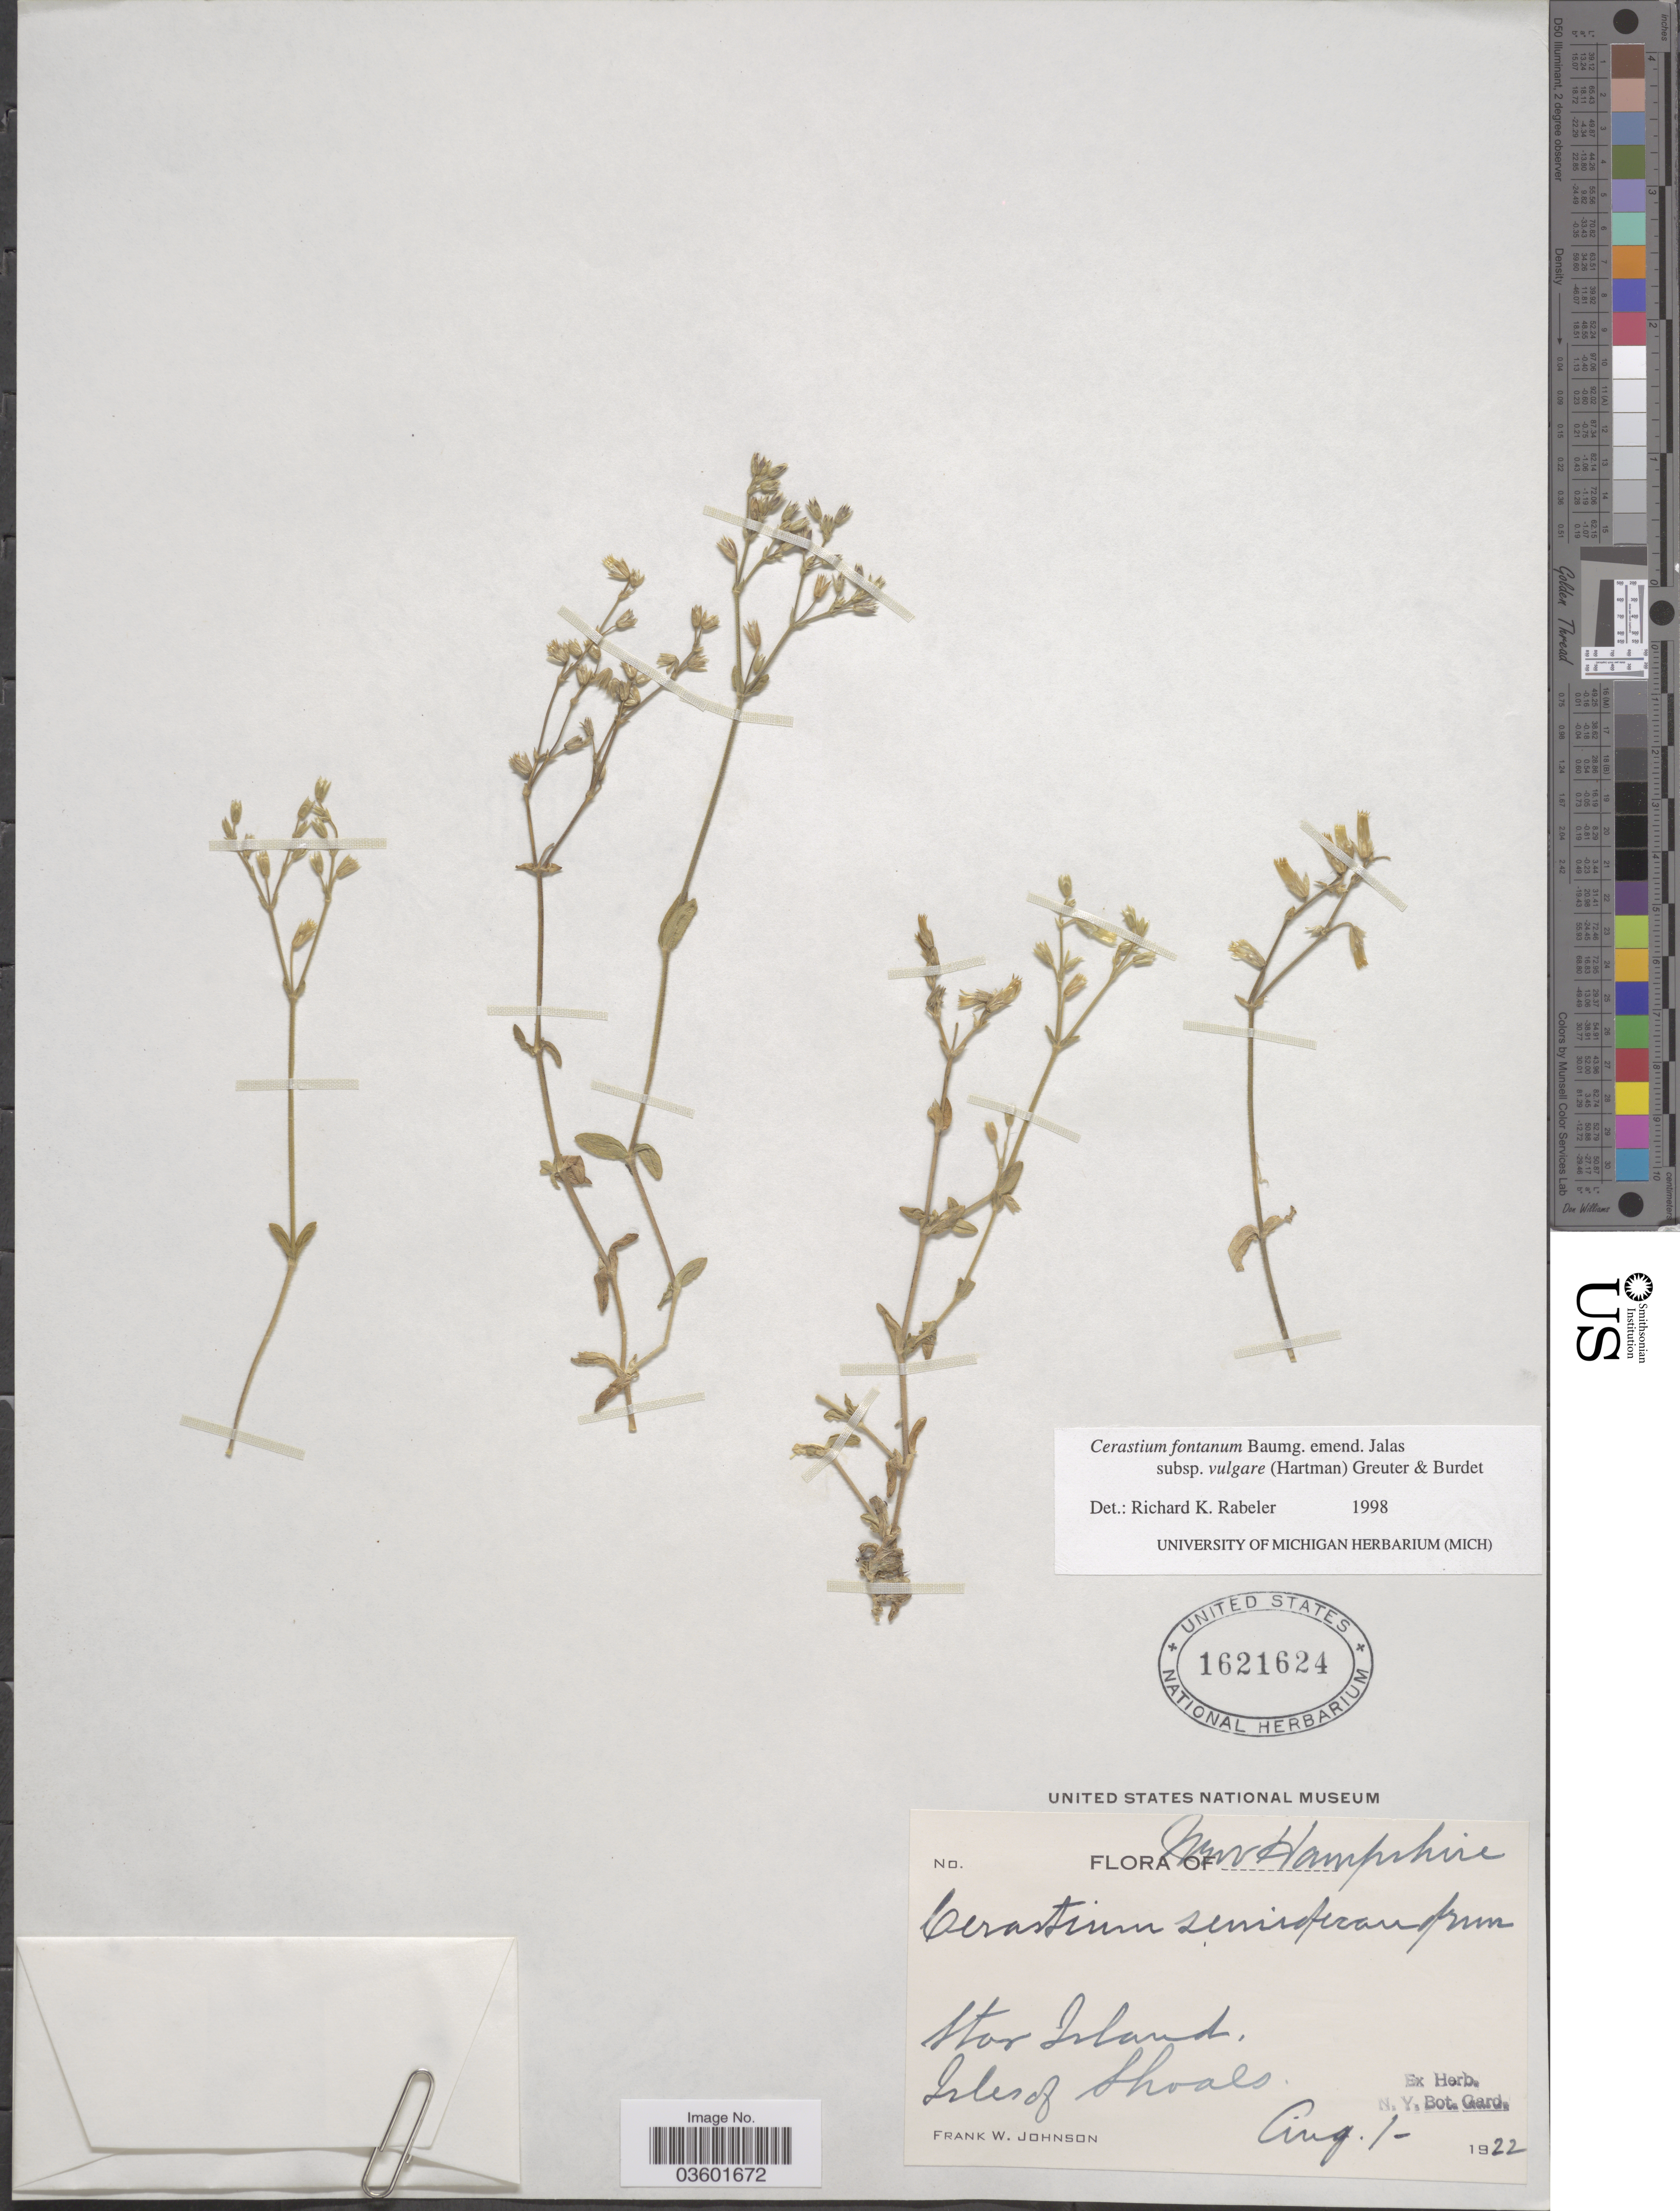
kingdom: Plantae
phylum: Tracheophyta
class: Magnoliopsida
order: Caryophyllales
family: Caryophyllaceae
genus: Cerastium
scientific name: Cerastium fontanum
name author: Baumg.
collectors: F. W. Johnson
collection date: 1922-08-01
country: United States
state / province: New Hampshire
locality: Star Island, Isles of Shoals.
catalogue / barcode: US 1621624